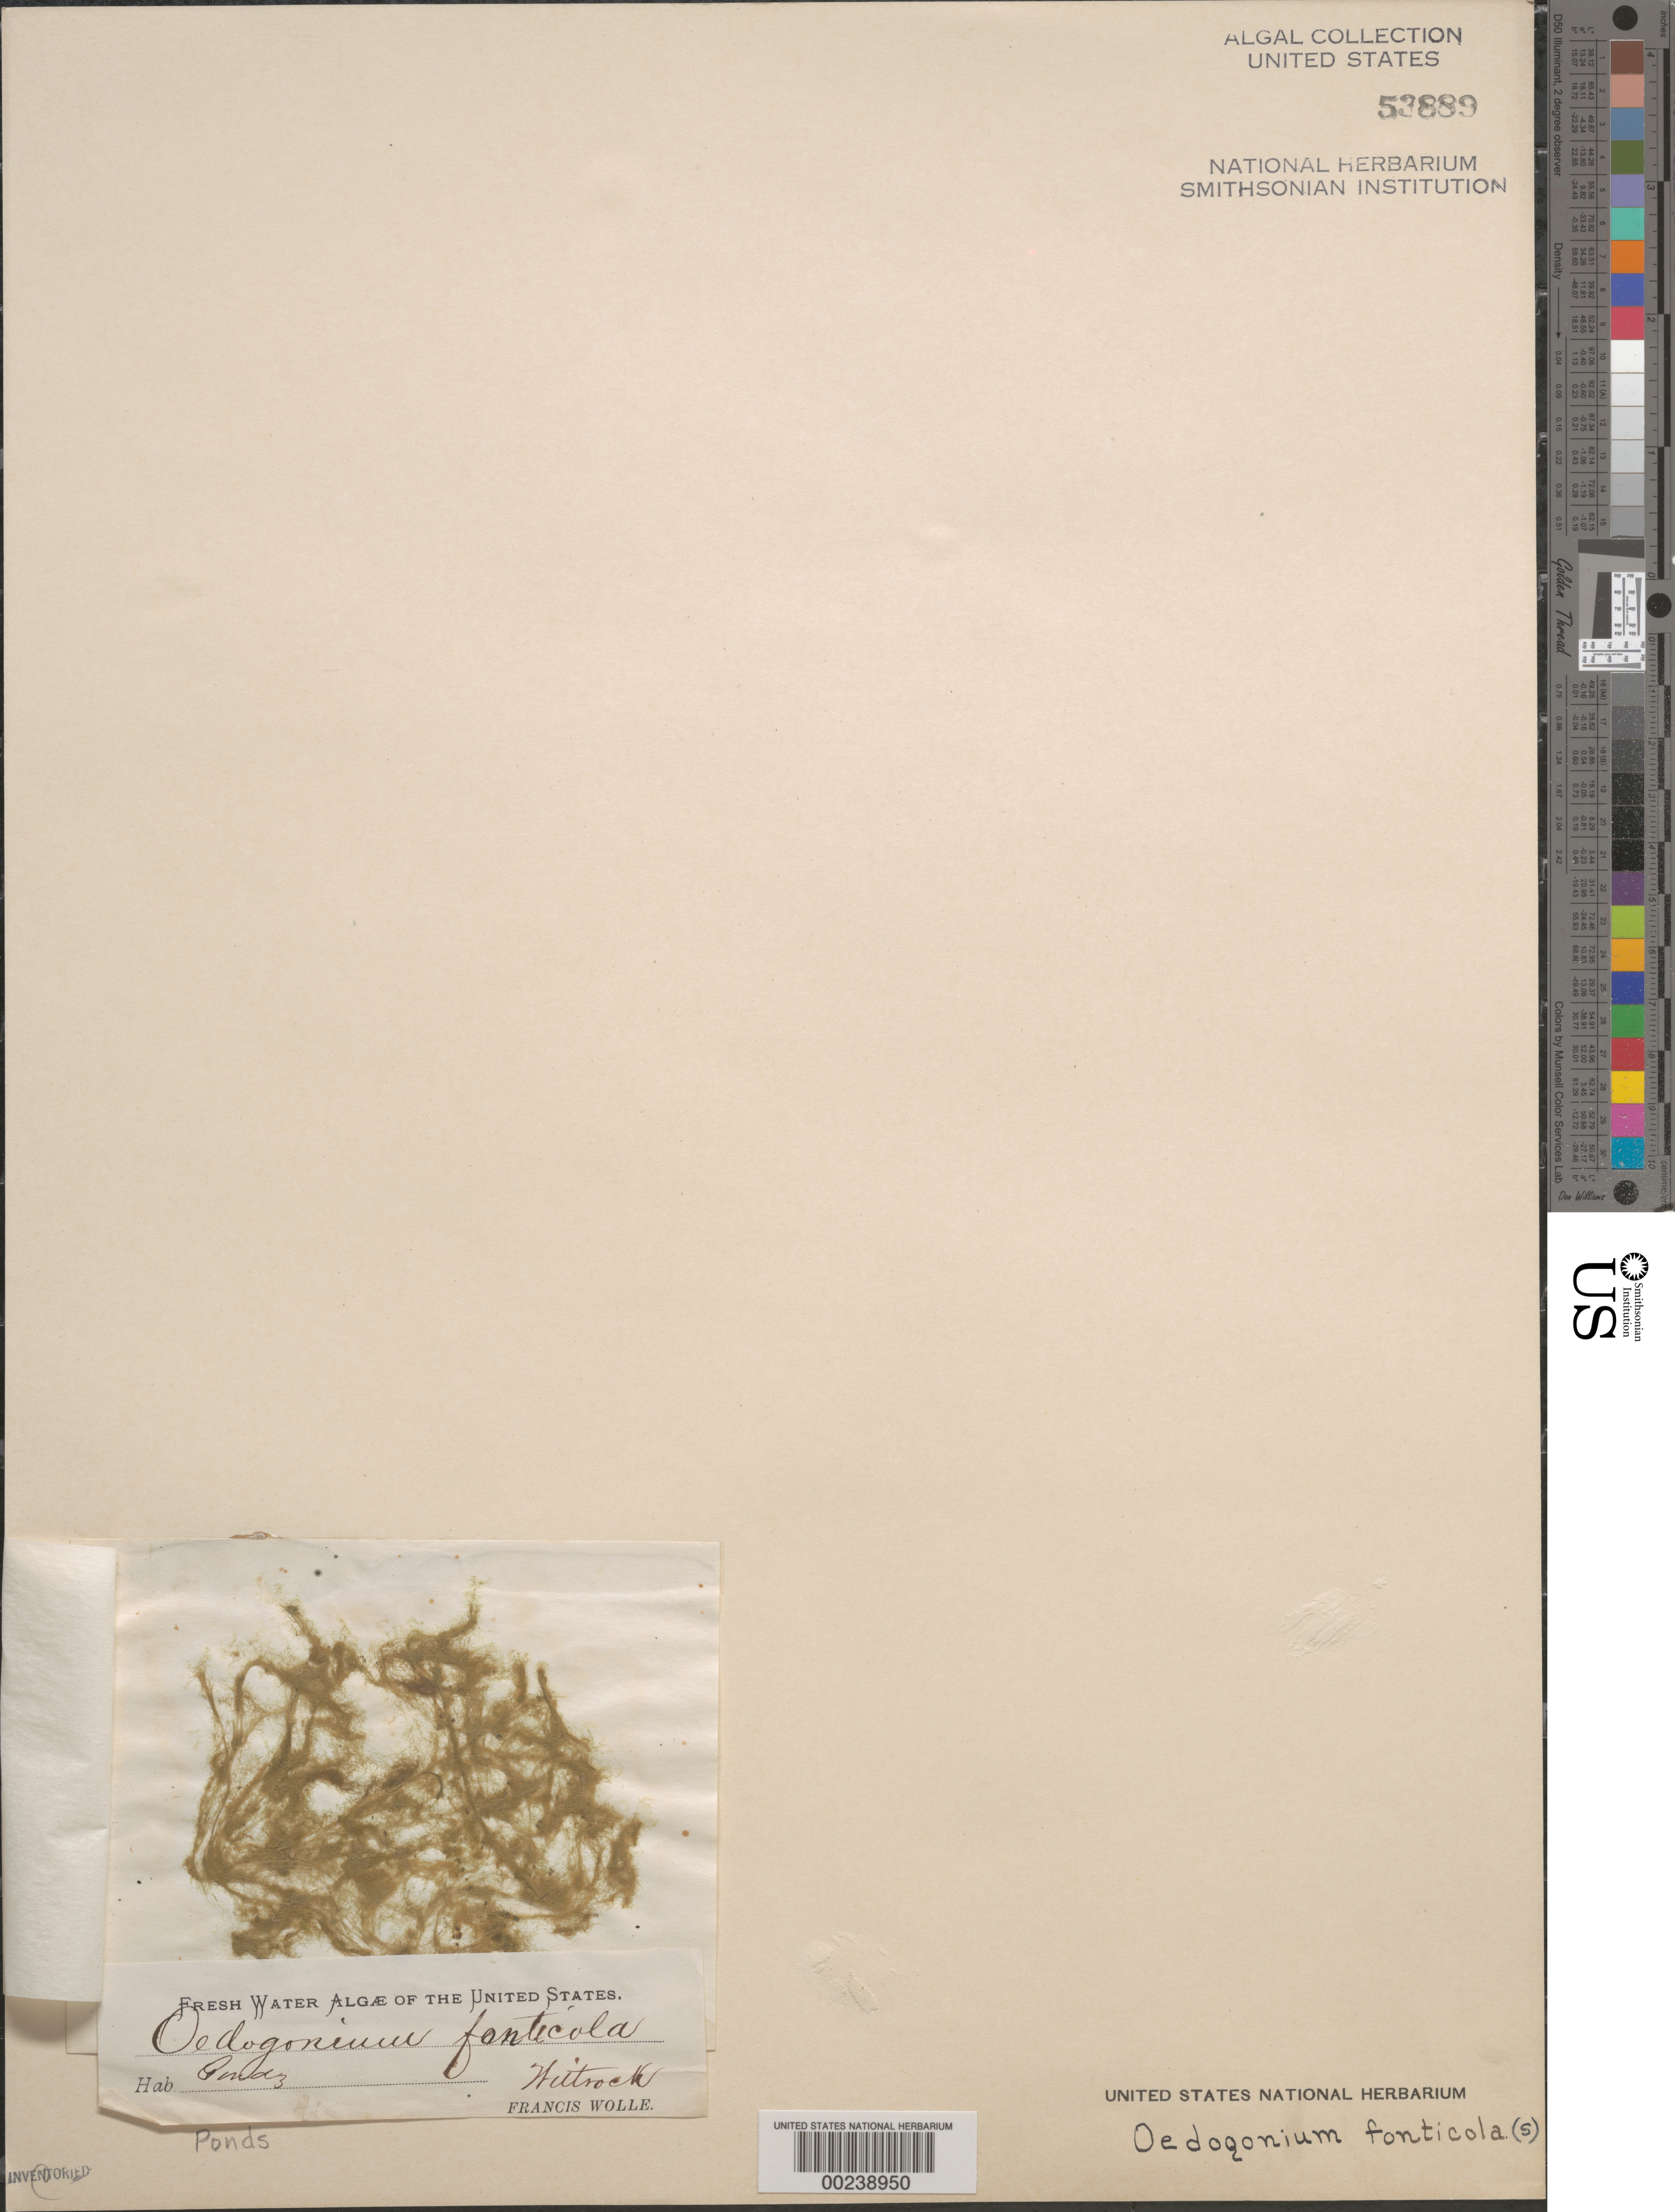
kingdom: Plantae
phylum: Chlorophyta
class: Chlorophyceae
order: Oedogoniales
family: Oedogoniaceae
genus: Oedogonium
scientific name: Oedogonium fonticola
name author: A. Braun ex Hirn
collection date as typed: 18--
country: United States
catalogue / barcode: US 53889